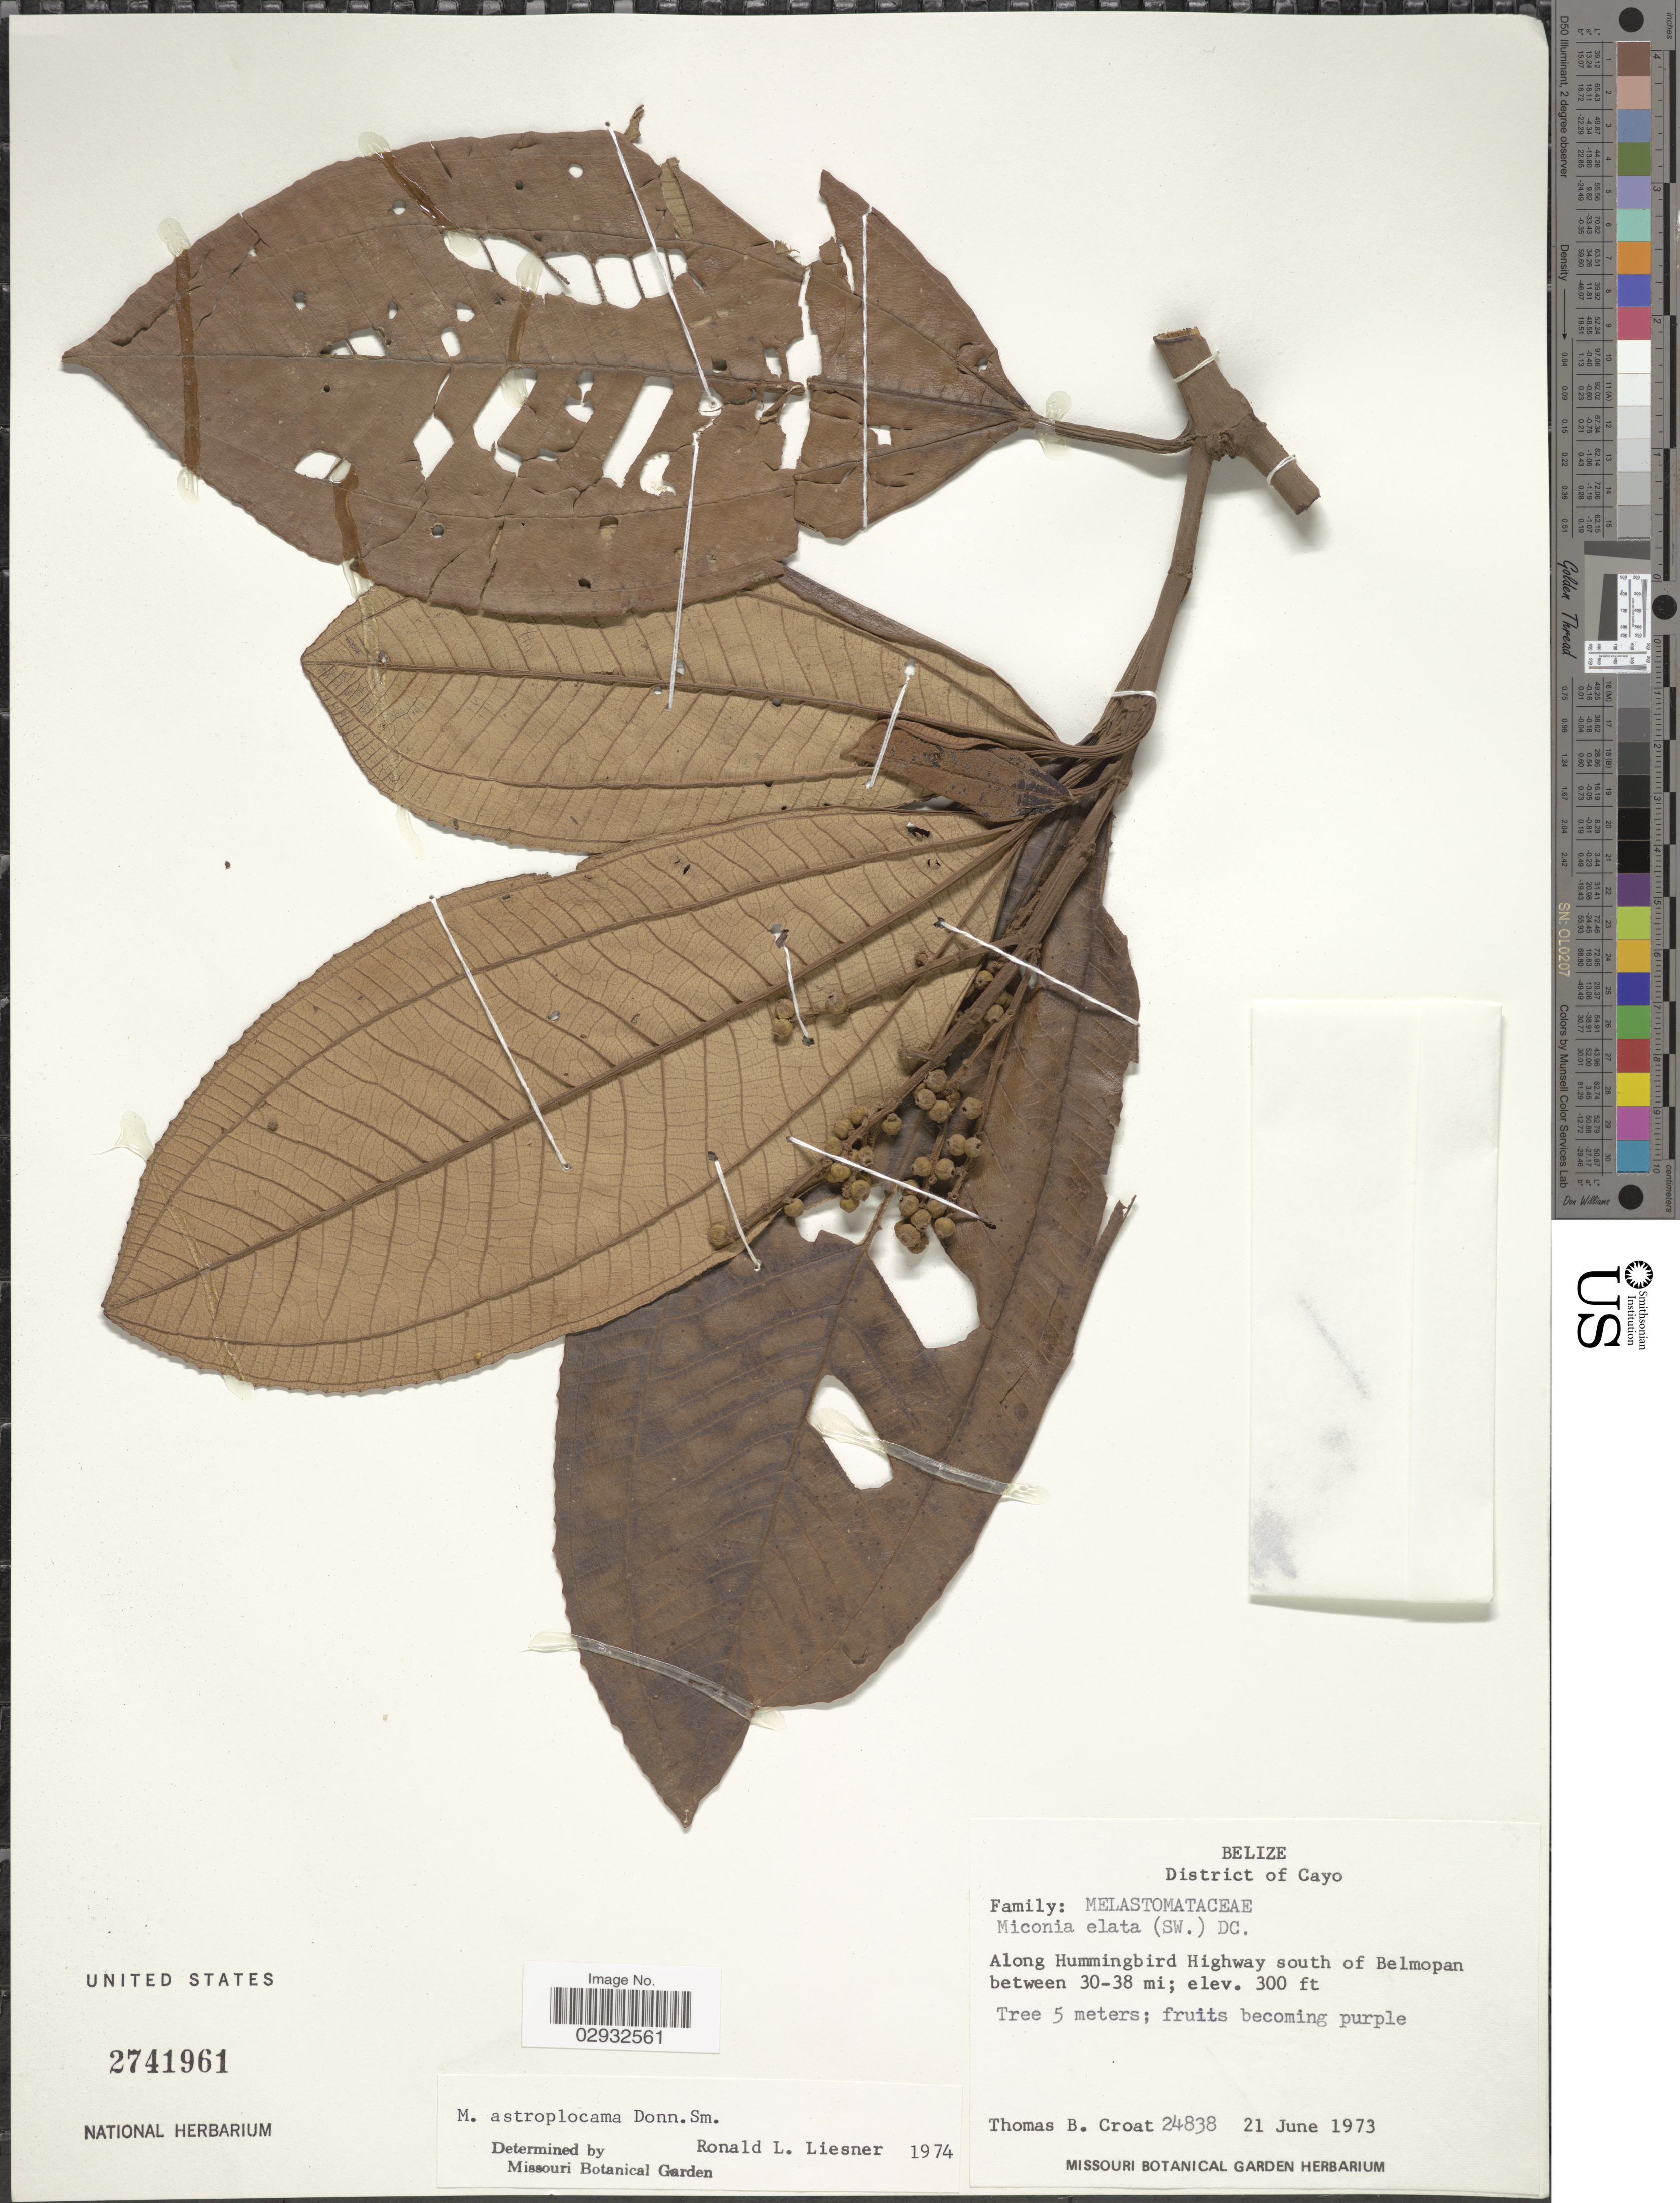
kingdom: Plantae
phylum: Tracheophyta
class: Magnoliopsida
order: Myrtales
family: Melastomataceae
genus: Miconia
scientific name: Miconia elata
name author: (Sw.) DC.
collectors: T. B. Croat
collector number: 24838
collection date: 1973-06-21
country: Belize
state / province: Cayo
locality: District of Cayo. Along Hummingbird Highway south of Belmopan between 30-38 mi.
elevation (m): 91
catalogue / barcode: US 2741961